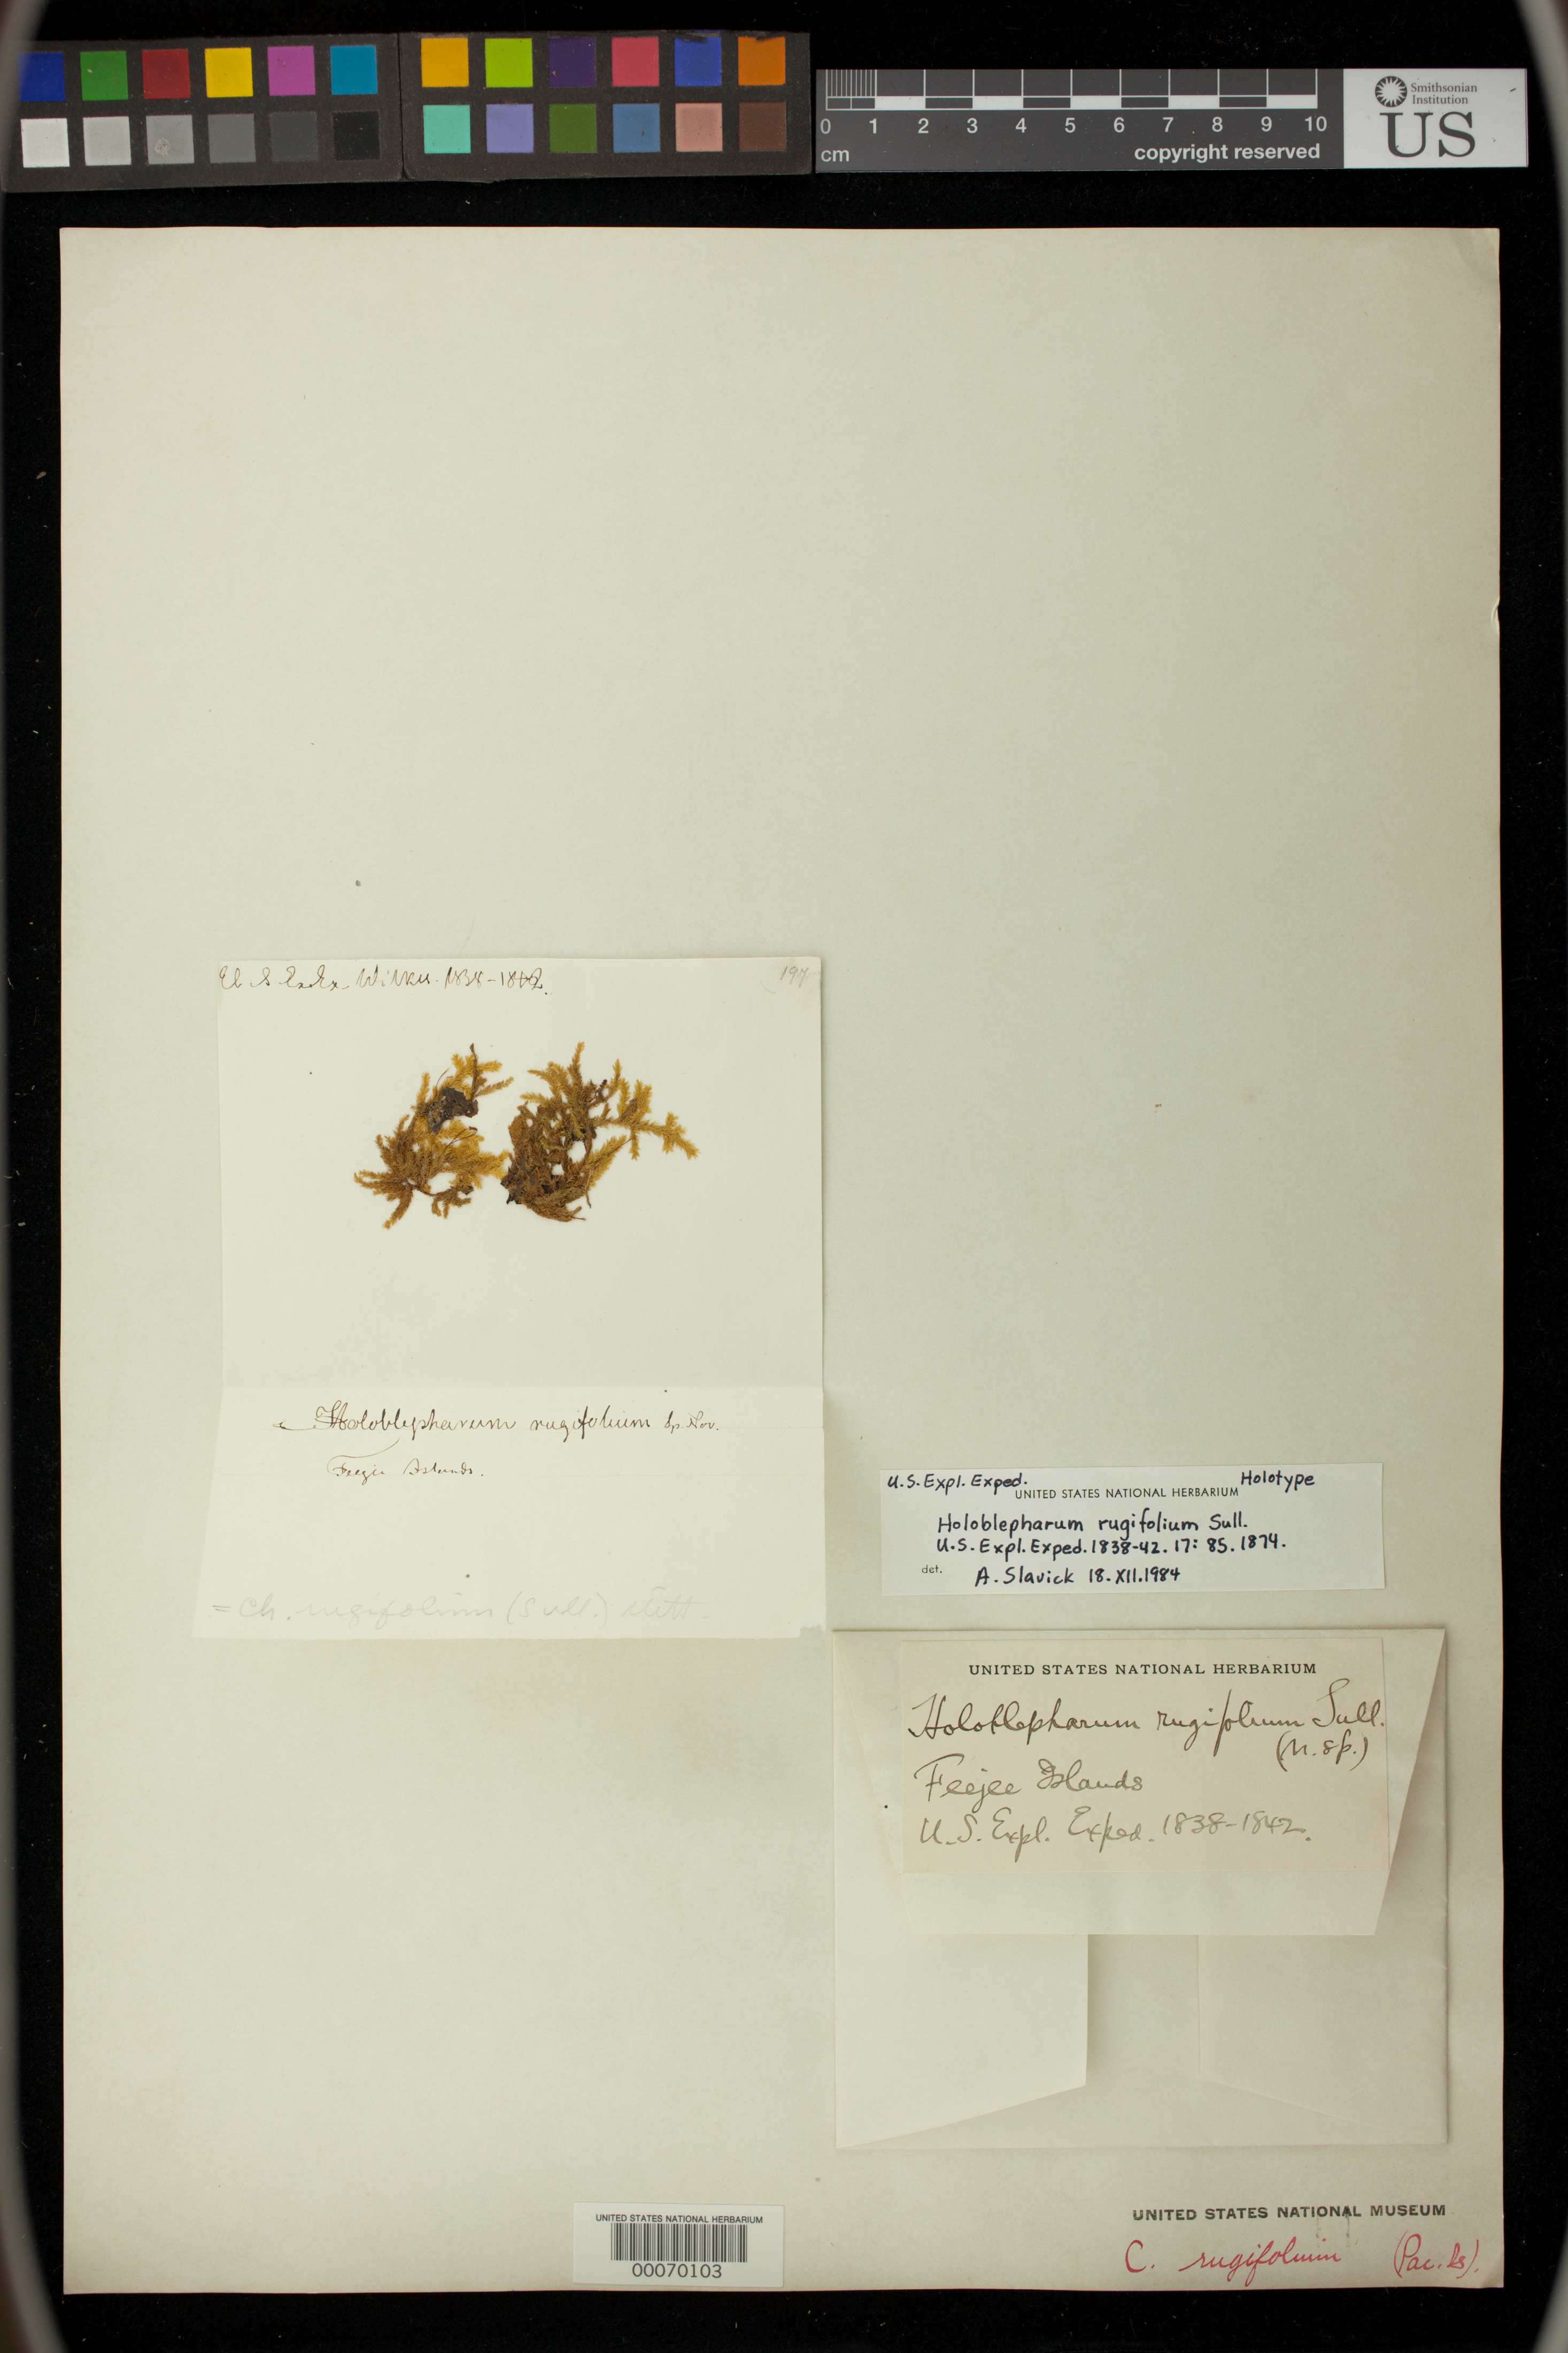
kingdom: Plantae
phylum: Bryophyta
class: Bryopsida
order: Hookeriales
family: Hookeriaceae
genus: Holoblepharum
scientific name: Holoblepharum rugifolium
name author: Sull.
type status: Holotype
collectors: Wilkes Explor. Exped.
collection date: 1838/1842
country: Fiji